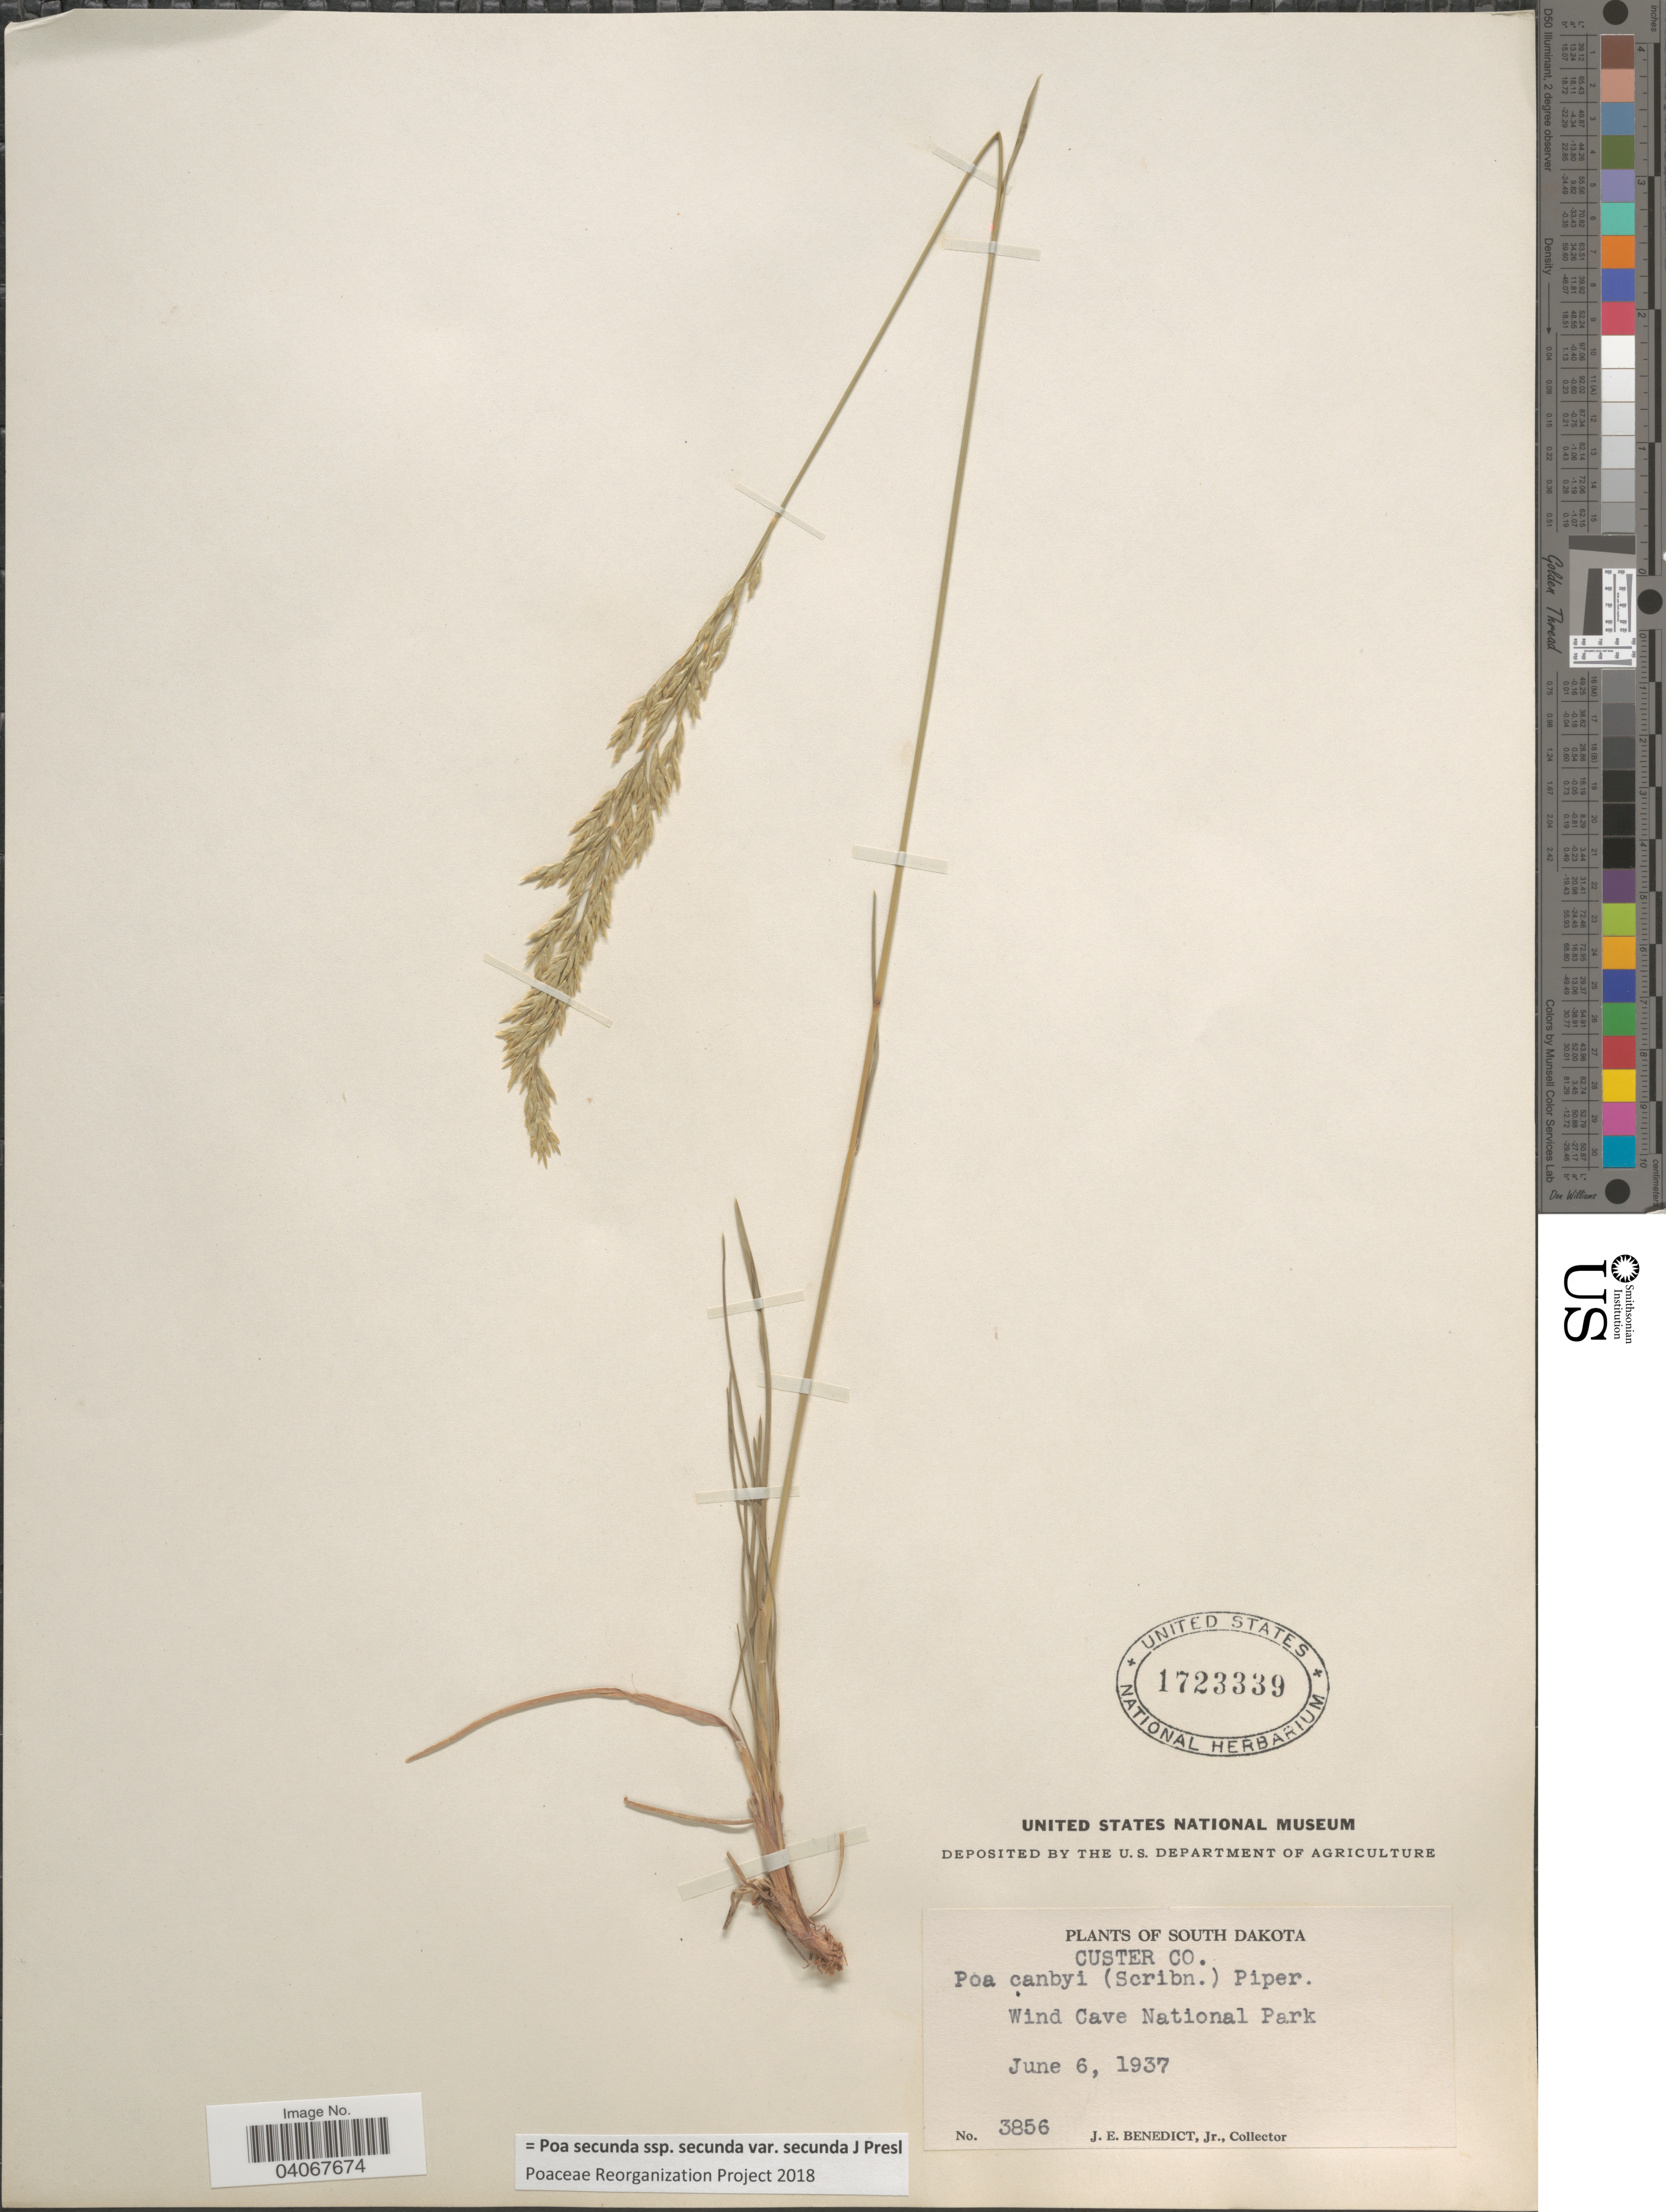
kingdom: Plantae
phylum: Tracheophyta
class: Liliopsida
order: Poales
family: Poaceae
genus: Poa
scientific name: Poa secunda subsp. secunda var. secunda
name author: J. Presl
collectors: J. Benedict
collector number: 3856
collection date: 1937-06-06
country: United States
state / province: South Dakota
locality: Custer Co. Wind Cave National Park.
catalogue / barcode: US 1723339